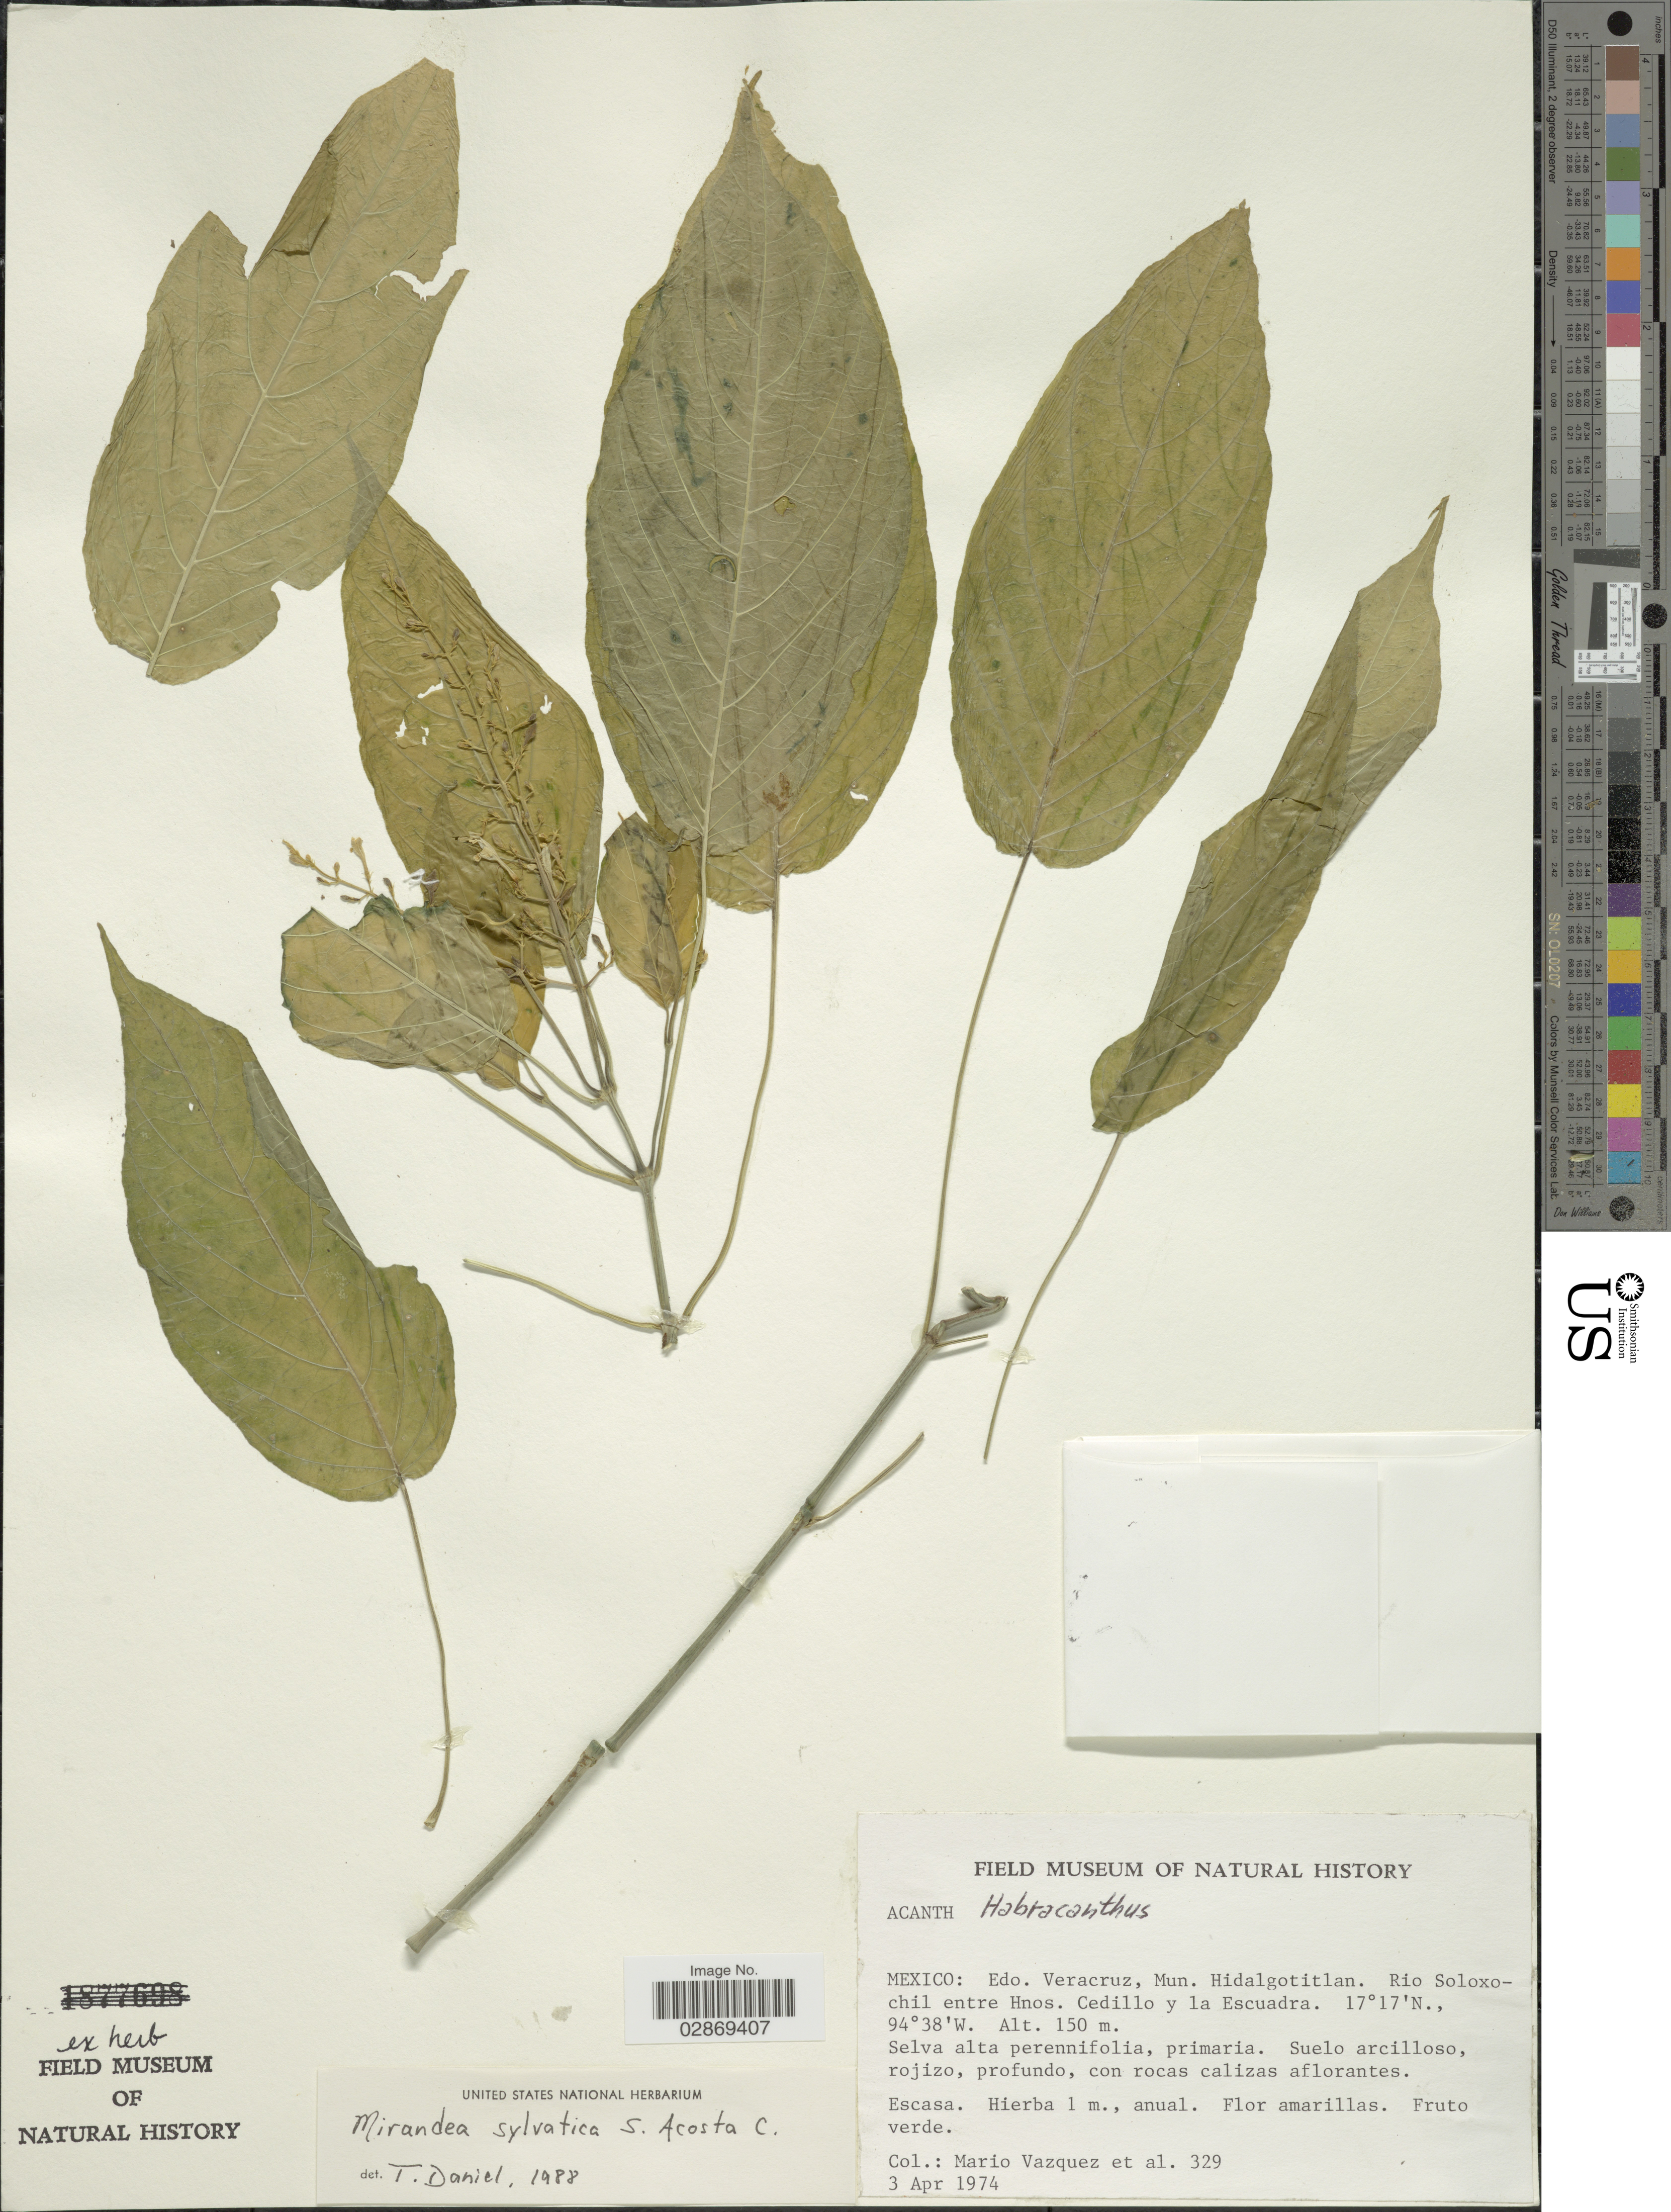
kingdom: Plantae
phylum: Tracheophyta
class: Magnoliopsida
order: Lamiales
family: Acanthaceae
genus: Mirandea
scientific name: Mirandea sylvatica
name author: Acosta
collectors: M. Vázquez & et al.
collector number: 329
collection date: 1974-04-03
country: Mexico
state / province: Veracruz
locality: Edo. Veracruz, Mun. Hidalgotitlan, Rio Soloxochil entre Hnos. Cedillo y la Escuadra.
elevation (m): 150